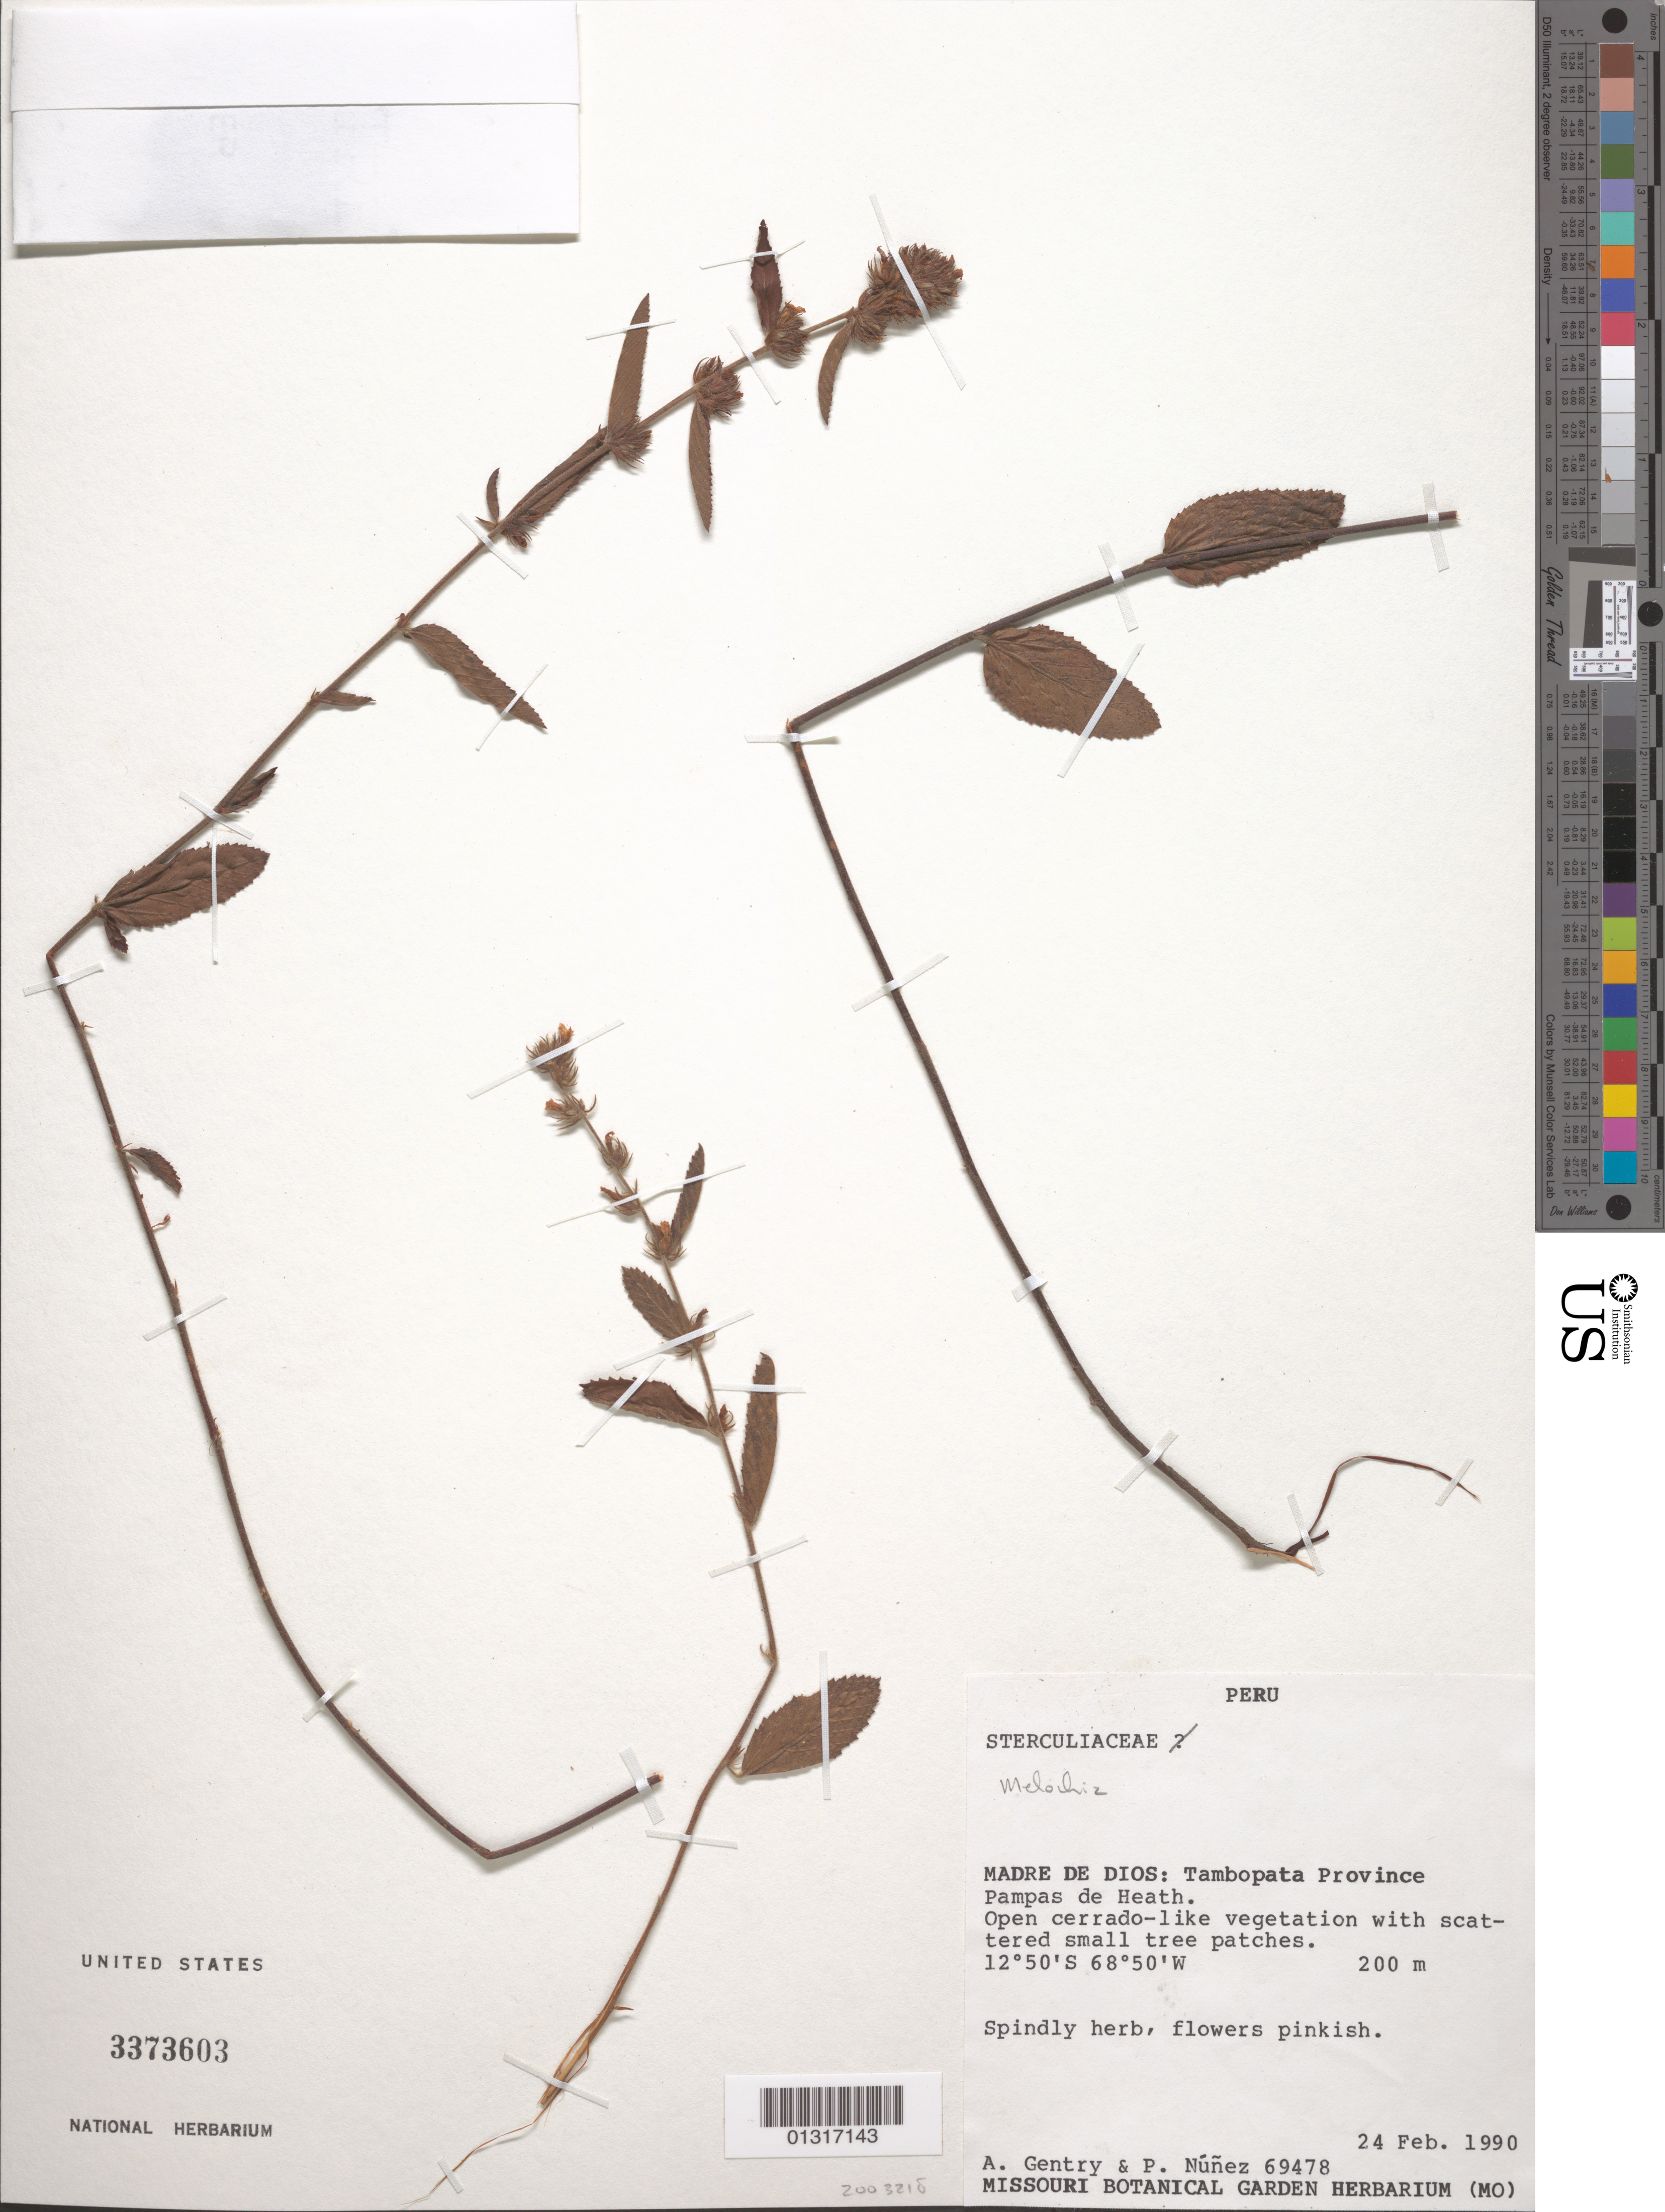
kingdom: Plantae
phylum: Tracheophyta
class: Magnoliopsida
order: Malvales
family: Malvaceae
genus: Melochia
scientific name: Melochia spicata var. spicata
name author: (L.) Fryxell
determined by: Dorr, L. J., (BOT), Smithsonian Institution - National Museum of Natural History (UNITED STATES)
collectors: A. H. Gentry & P. Nuñez V.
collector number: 69478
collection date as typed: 24 Feb 1990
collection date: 1990-02-24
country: Peru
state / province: Madre de Dios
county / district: Tambopata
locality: Pampas de heath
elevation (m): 200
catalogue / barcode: US 3373603